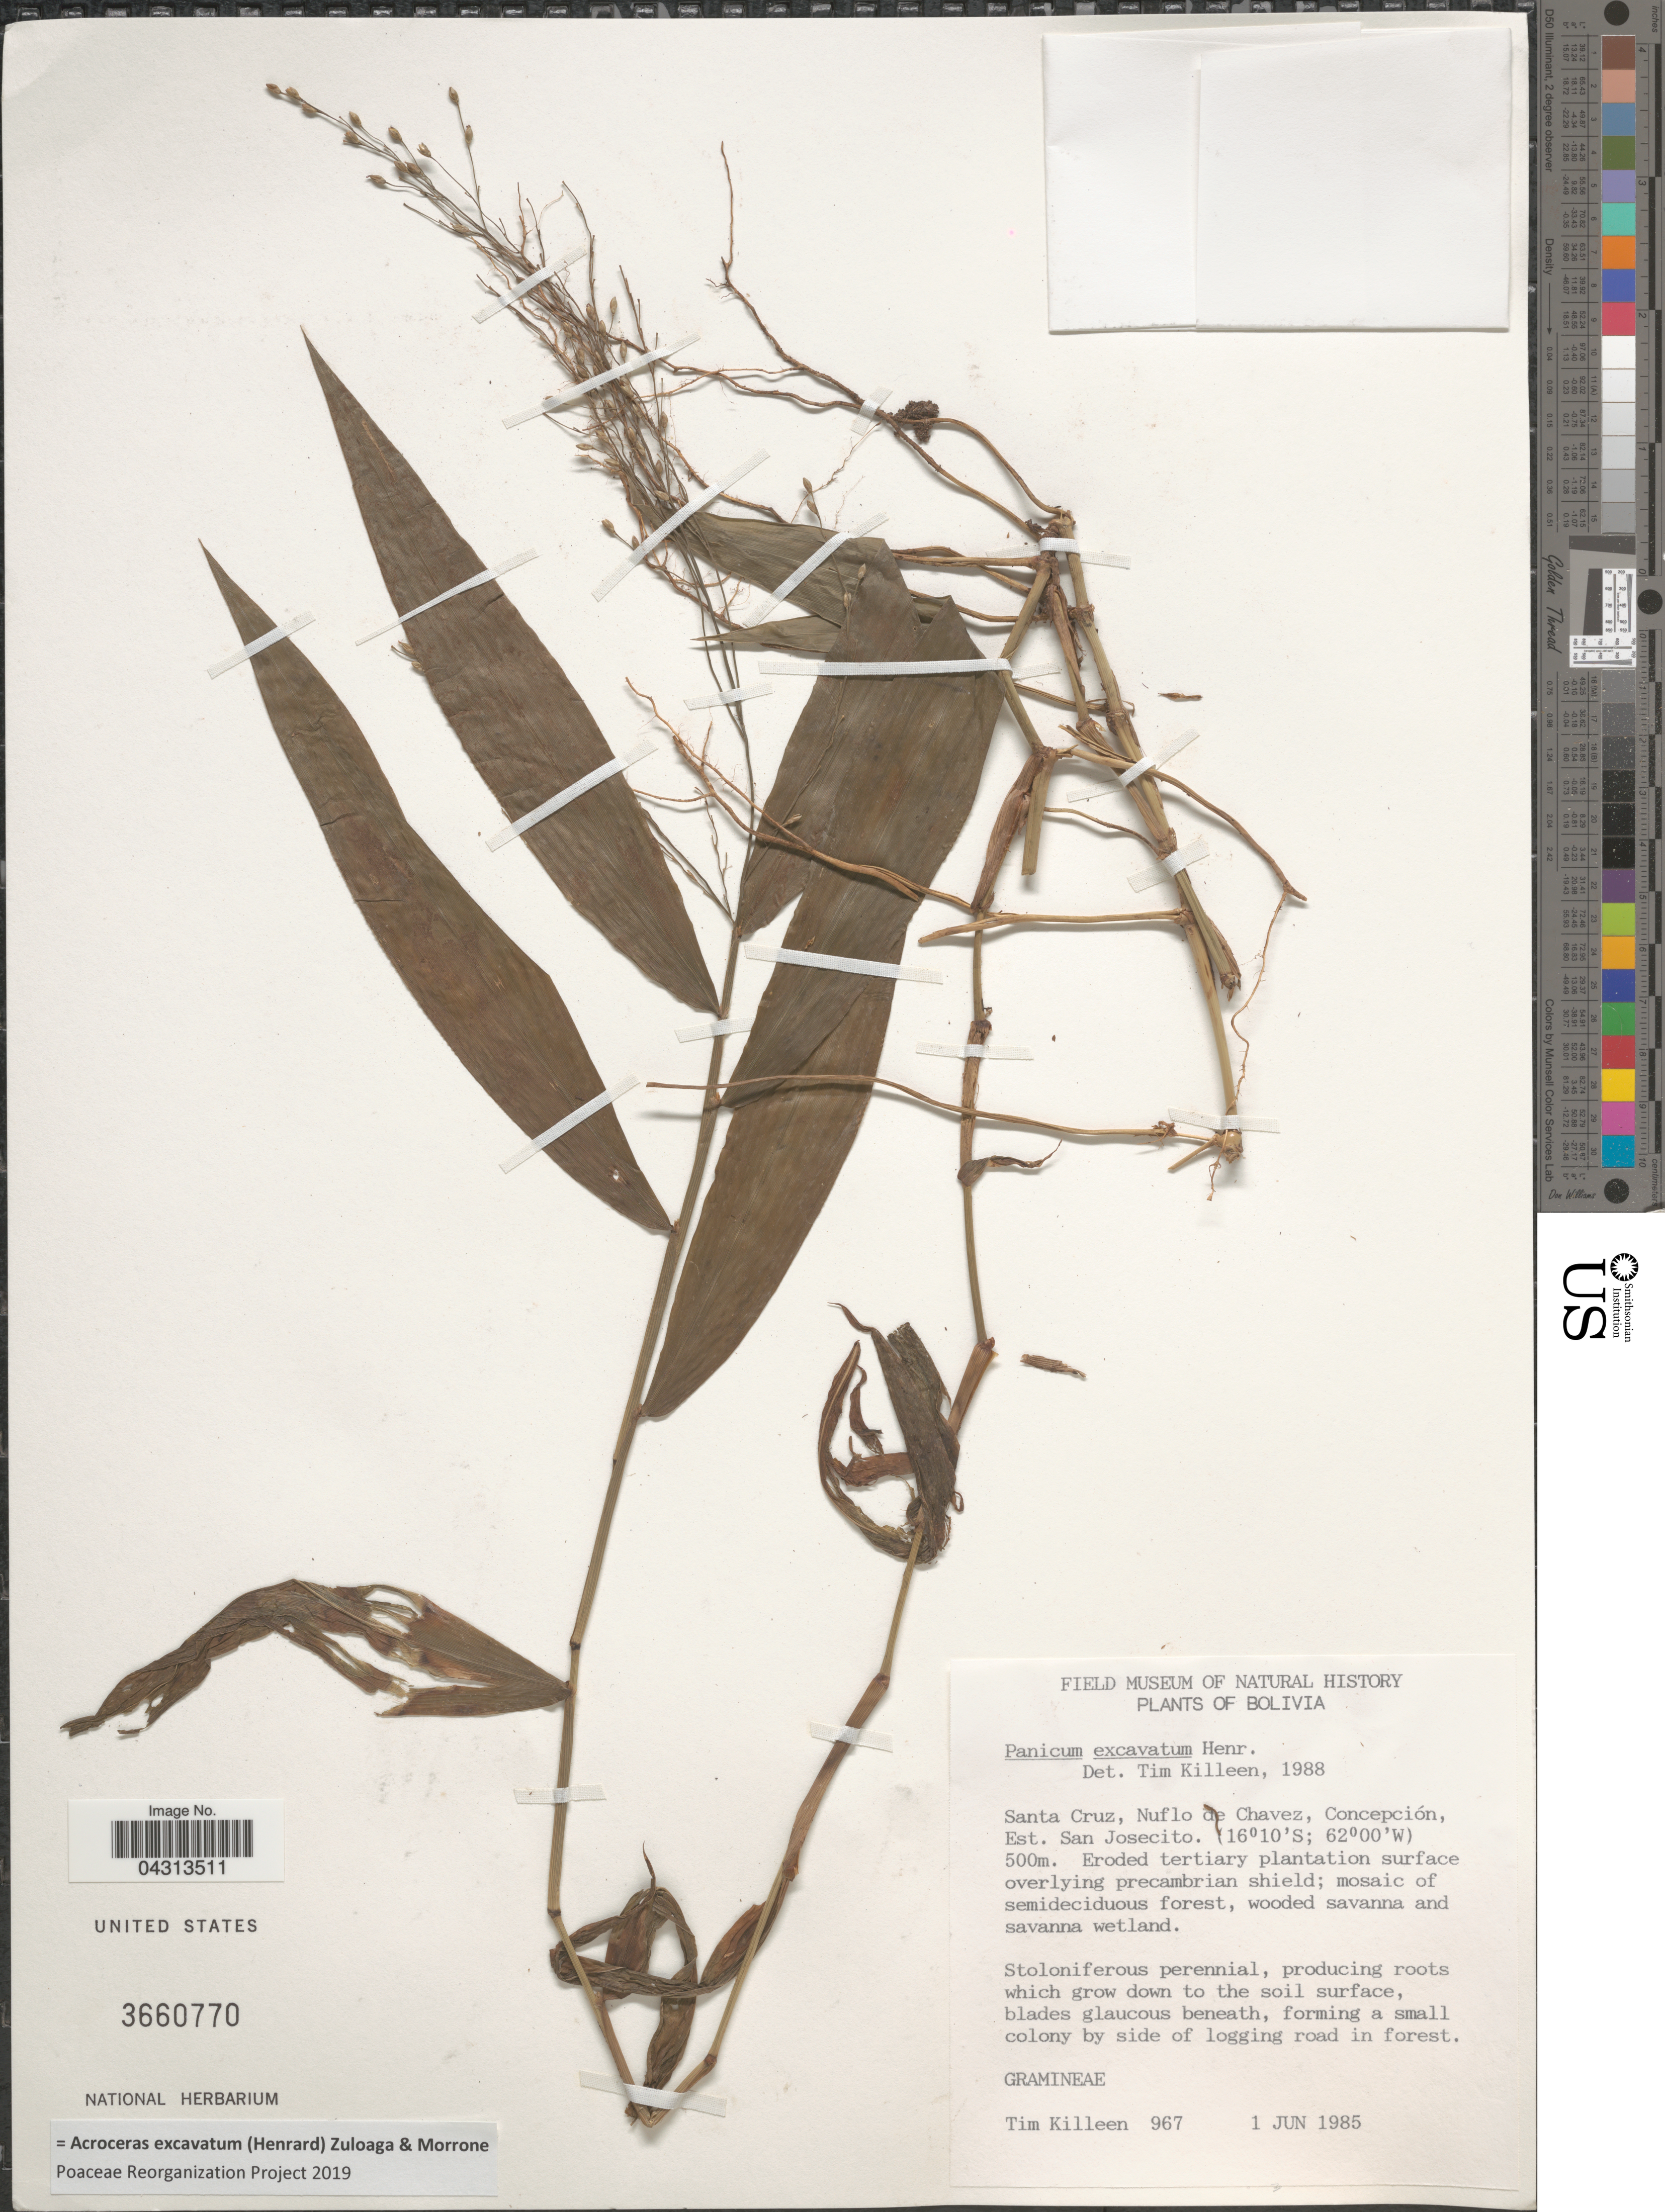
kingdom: Plantae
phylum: Tracheophyta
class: Liliopsida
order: Poales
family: Poaceae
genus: Acroceras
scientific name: Acroceras excavatum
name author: (Henr.) Zuloaga & Morrone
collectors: T. J. Killeen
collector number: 967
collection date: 1985-06-01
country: Bolivia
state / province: Santa Cruz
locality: Nuflo de Chavez, Concepción, Est. San Josecito. Eroded tertiary plantation surface overlying precambrian shield; mosaic of semideciduous forest, wooded savanna and savanna wetland.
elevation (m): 500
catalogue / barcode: US 3660770